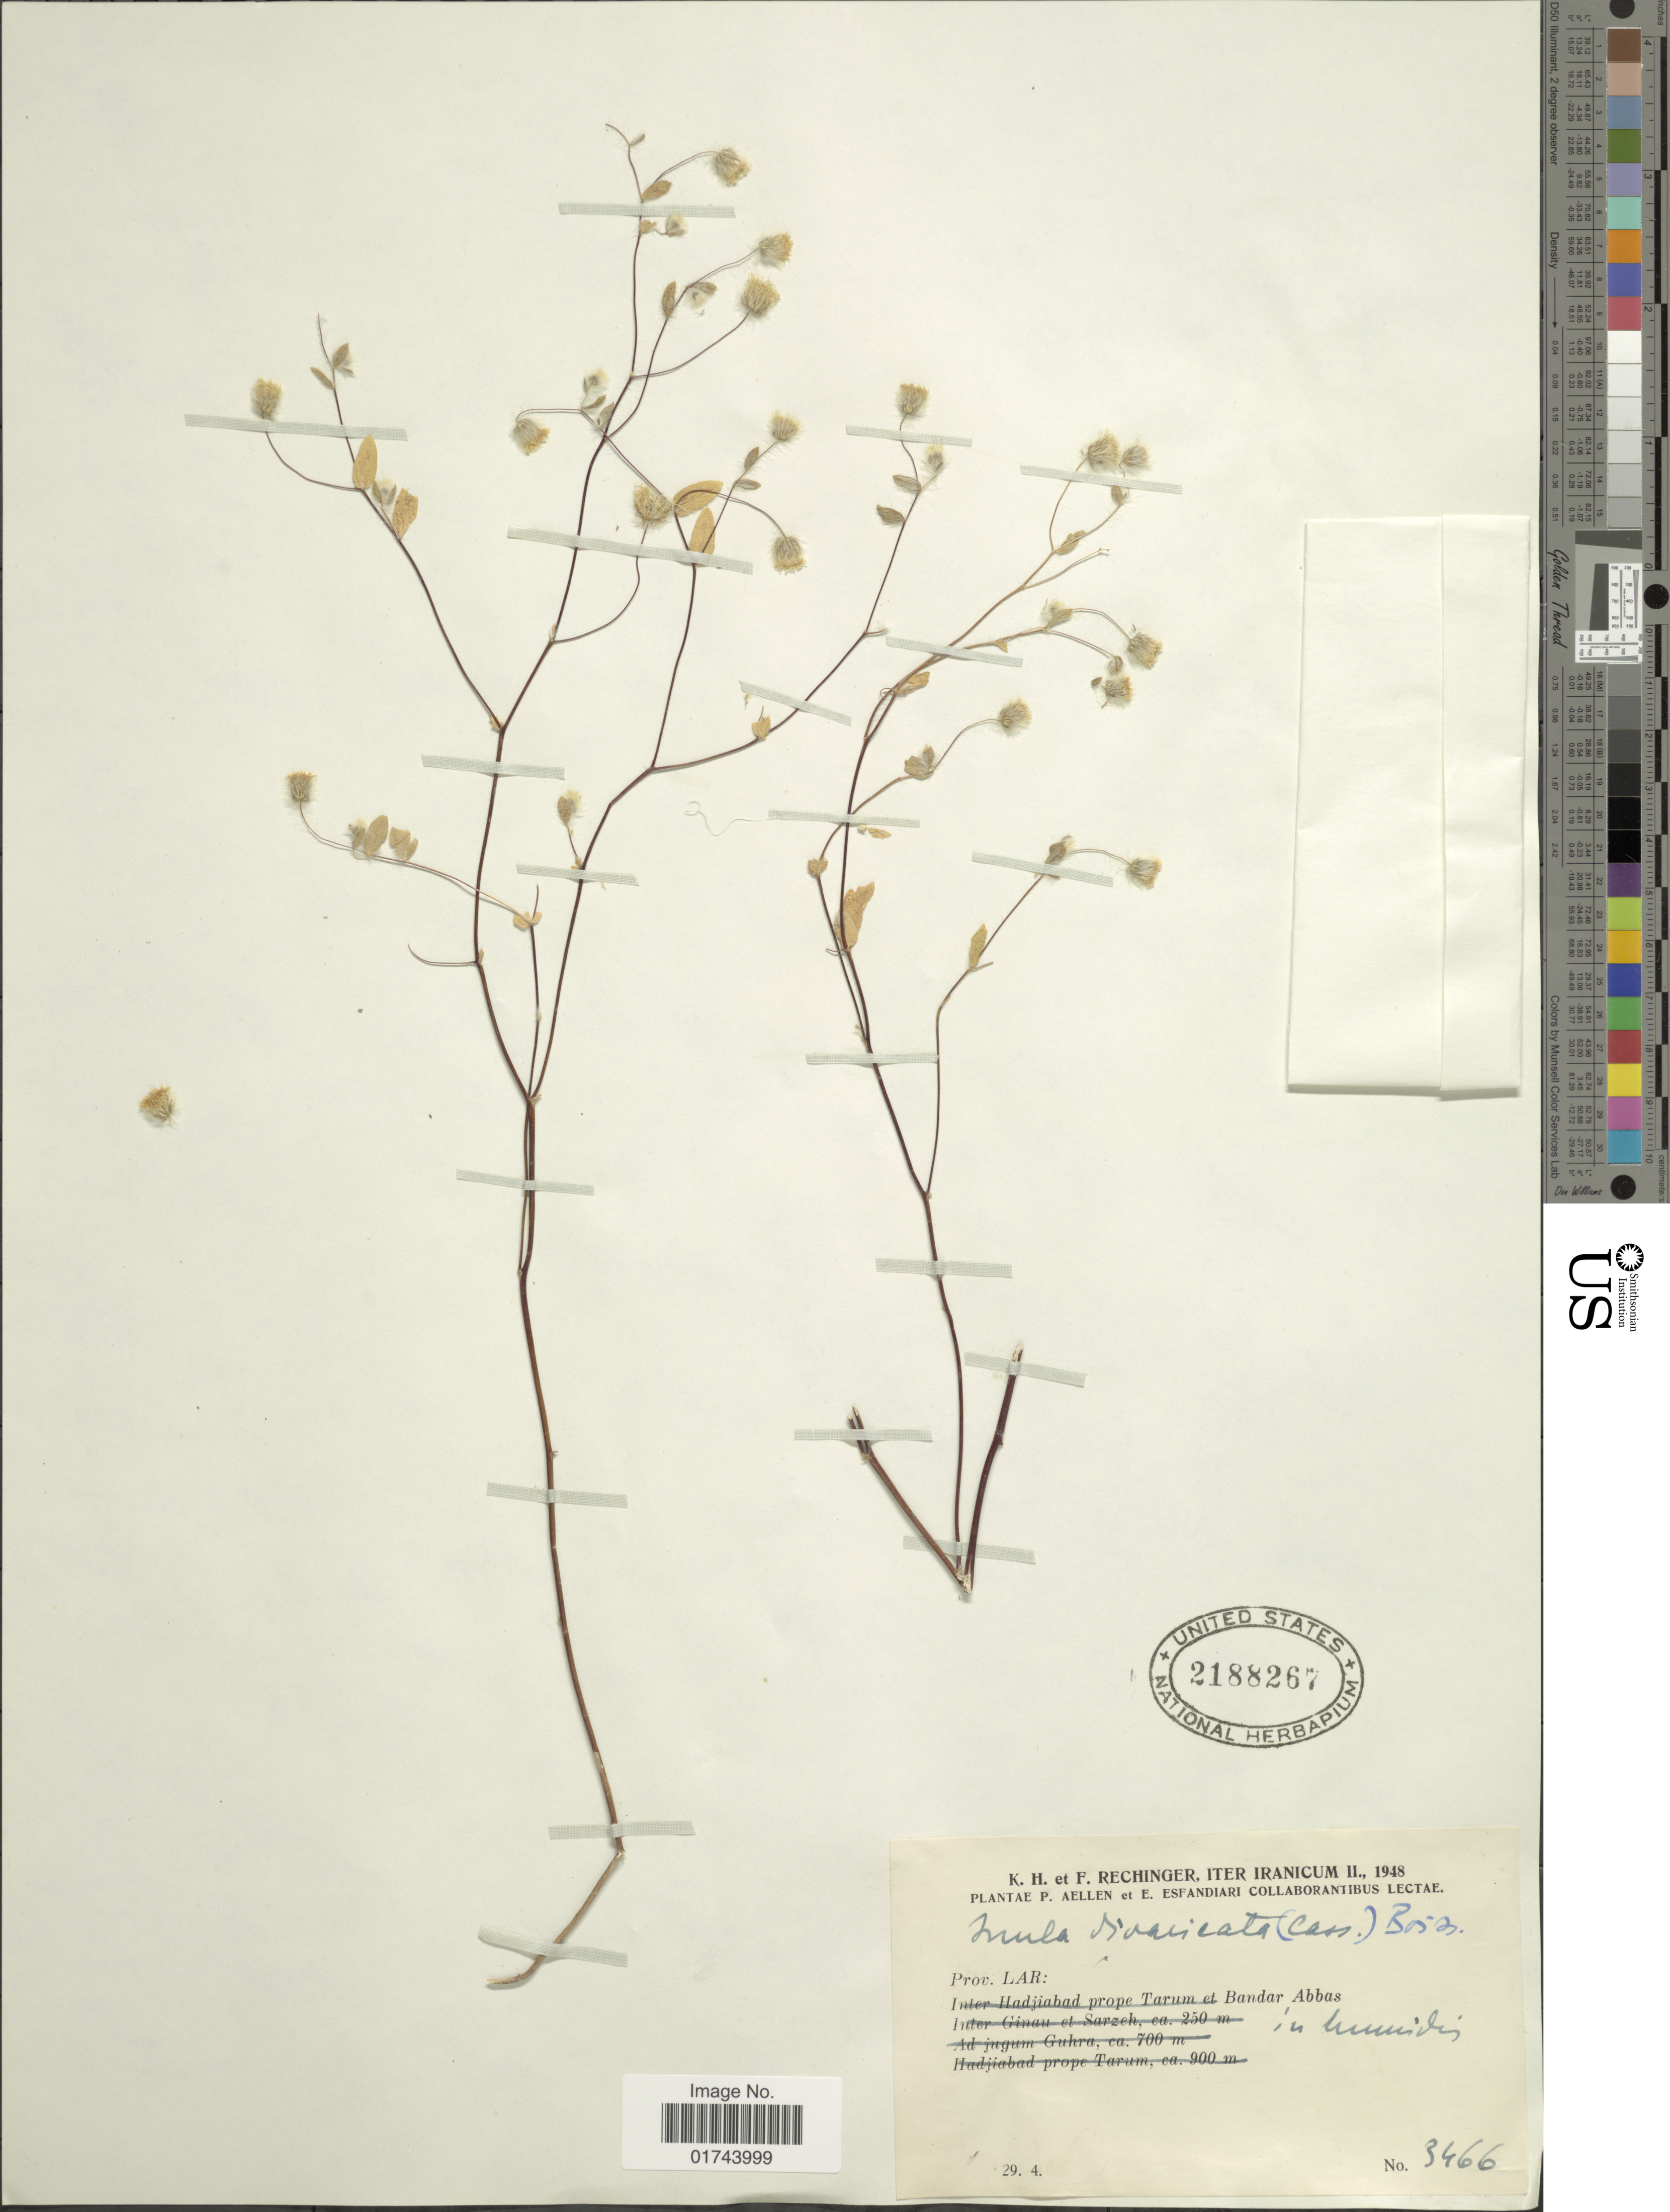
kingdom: Plantae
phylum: Tracheophyta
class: Magnoliopsida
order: Asterales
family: Asteraceae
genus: Inula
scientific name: Inula divaricata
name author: Boiss.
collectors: K. H. Rechinger & F. Rechinger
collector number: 3466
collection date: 1948-04-29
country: Iran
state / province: Hormozgan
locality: Prov. Lar: Bandar Abbas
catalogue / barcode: US 2188267